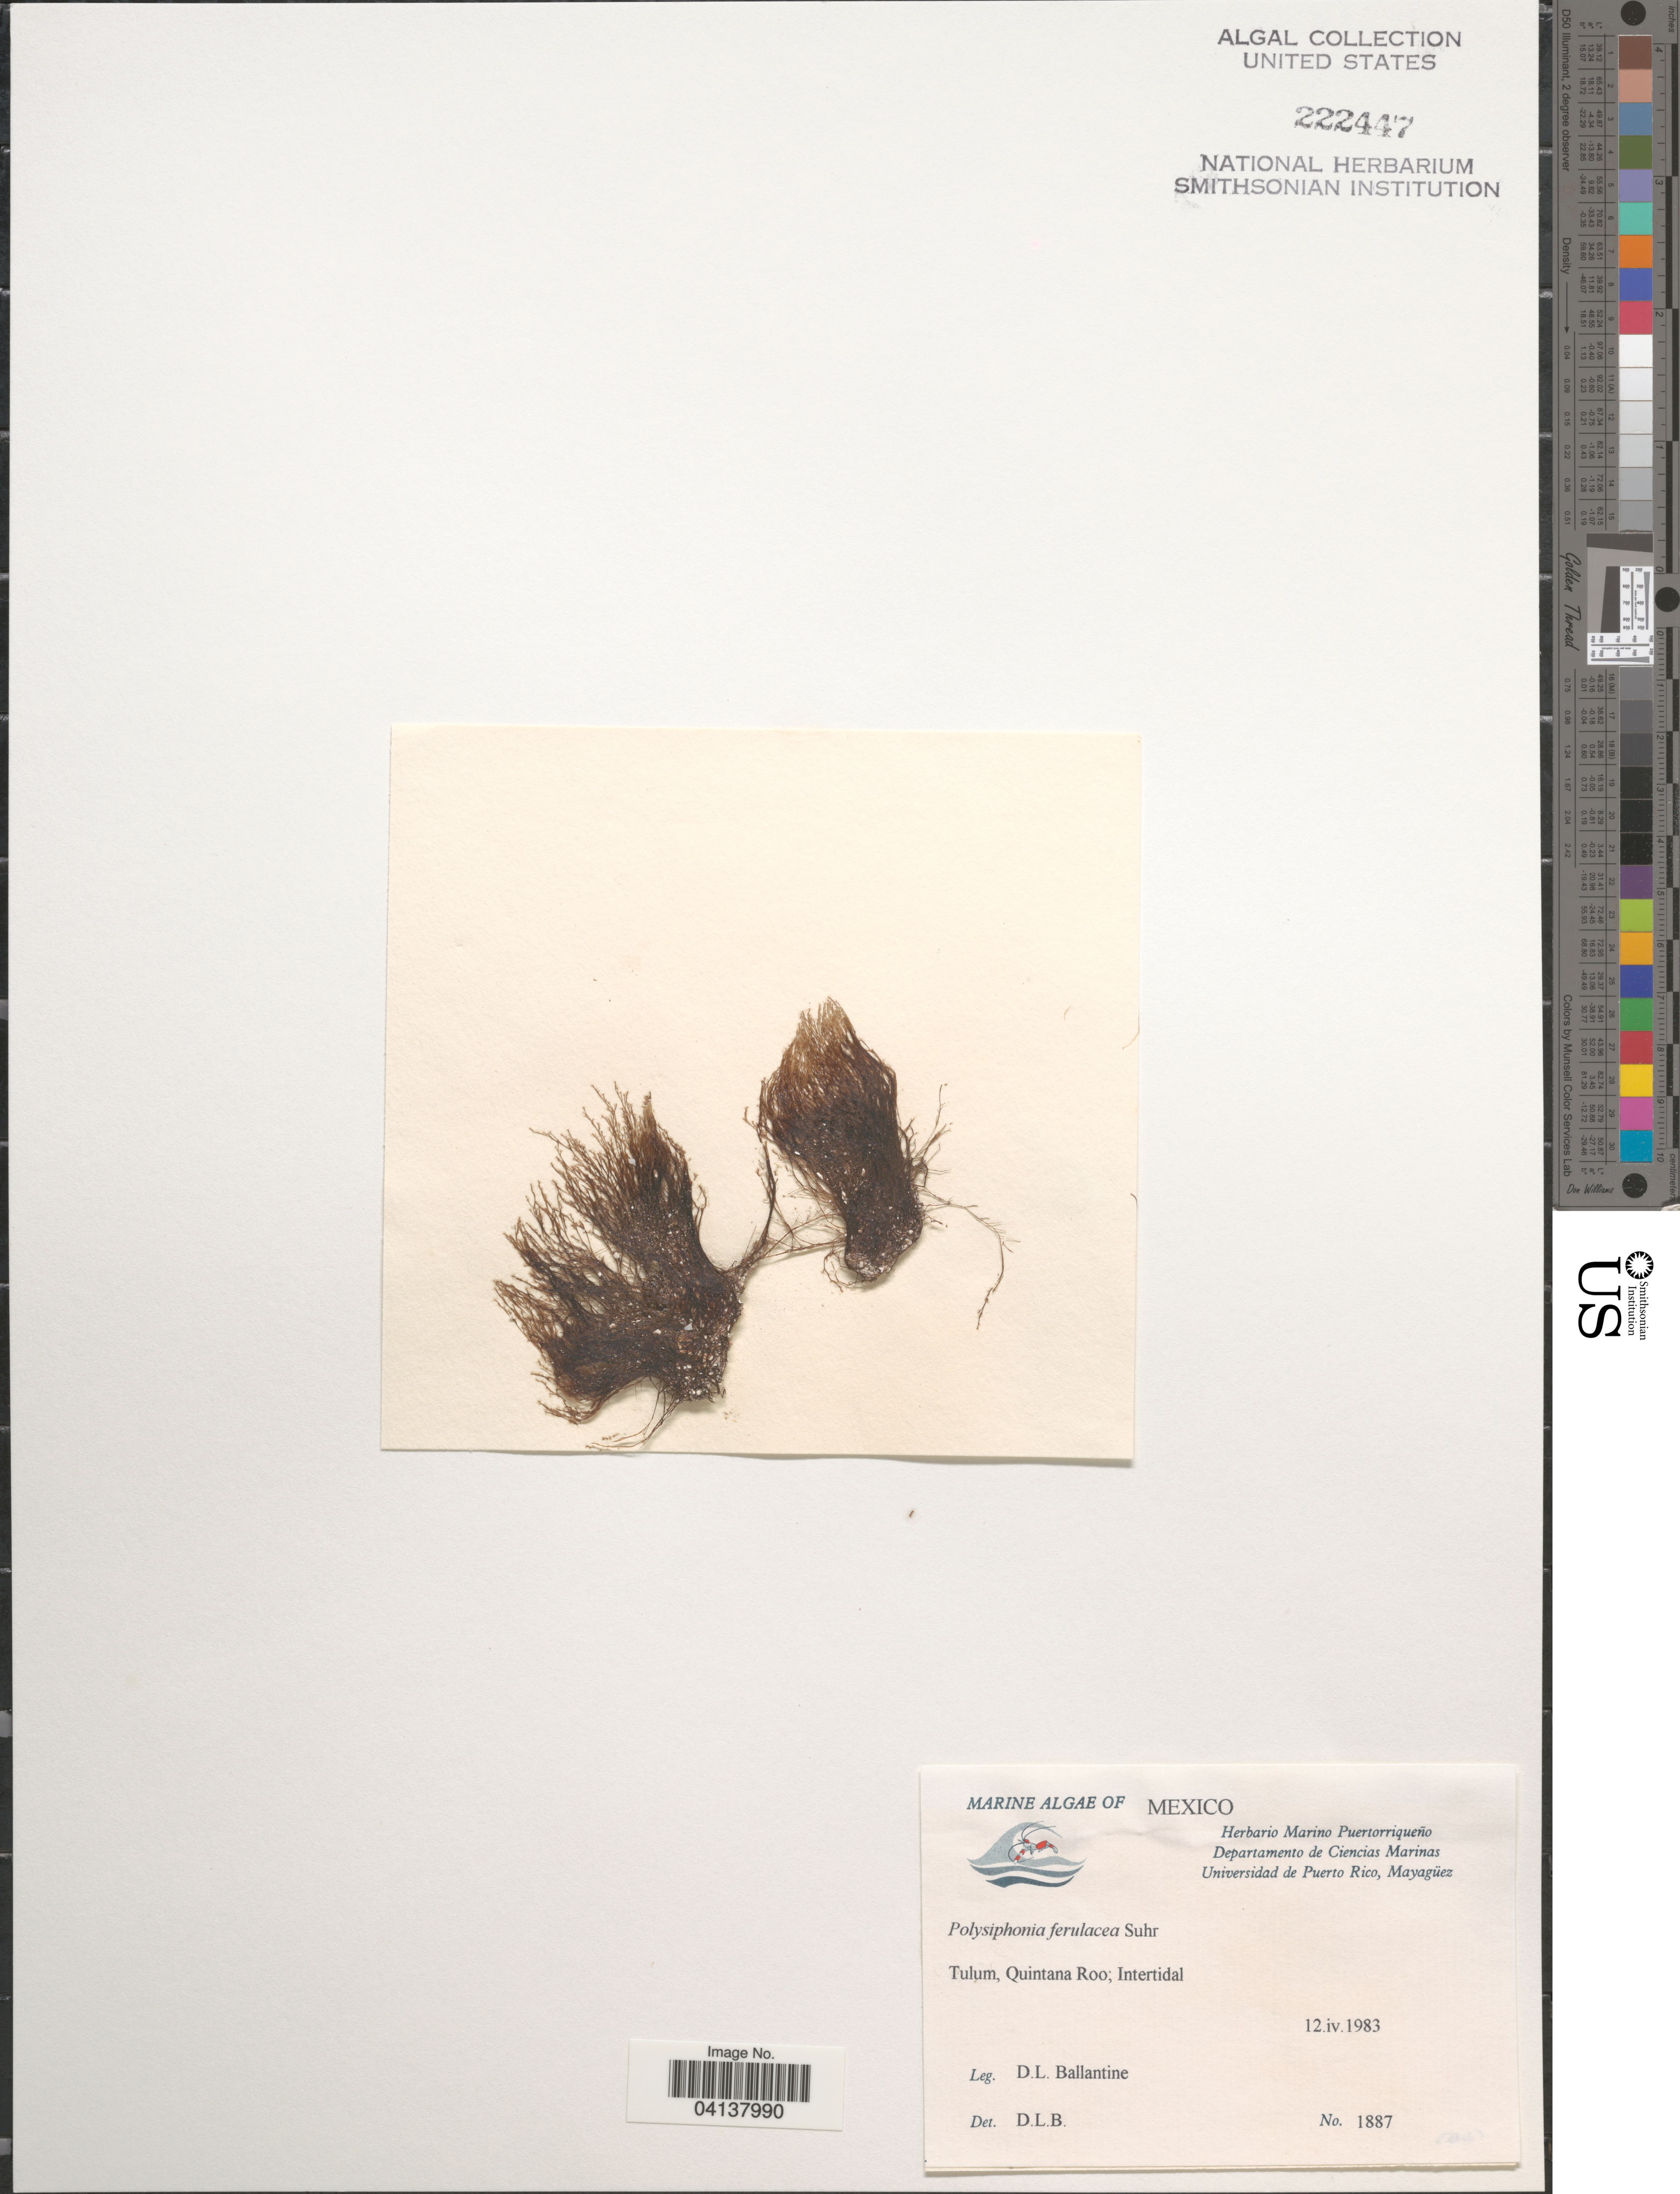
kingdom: Plantae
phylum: Rhodophyta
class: Florideophyceae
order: Ceramiales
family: Rhodomelaceae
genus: Melanothamnus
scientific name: Melanothamnus ferulaceus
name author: (Suhr ex J. Agardh) Diaz-Tapia & Maggs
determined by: Algae name updating Project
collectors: D.L. Ballantine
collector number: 1887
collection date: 1983-04-12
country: Mexico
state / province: Quintana Roo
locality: Tulum.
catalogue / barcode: US 222447